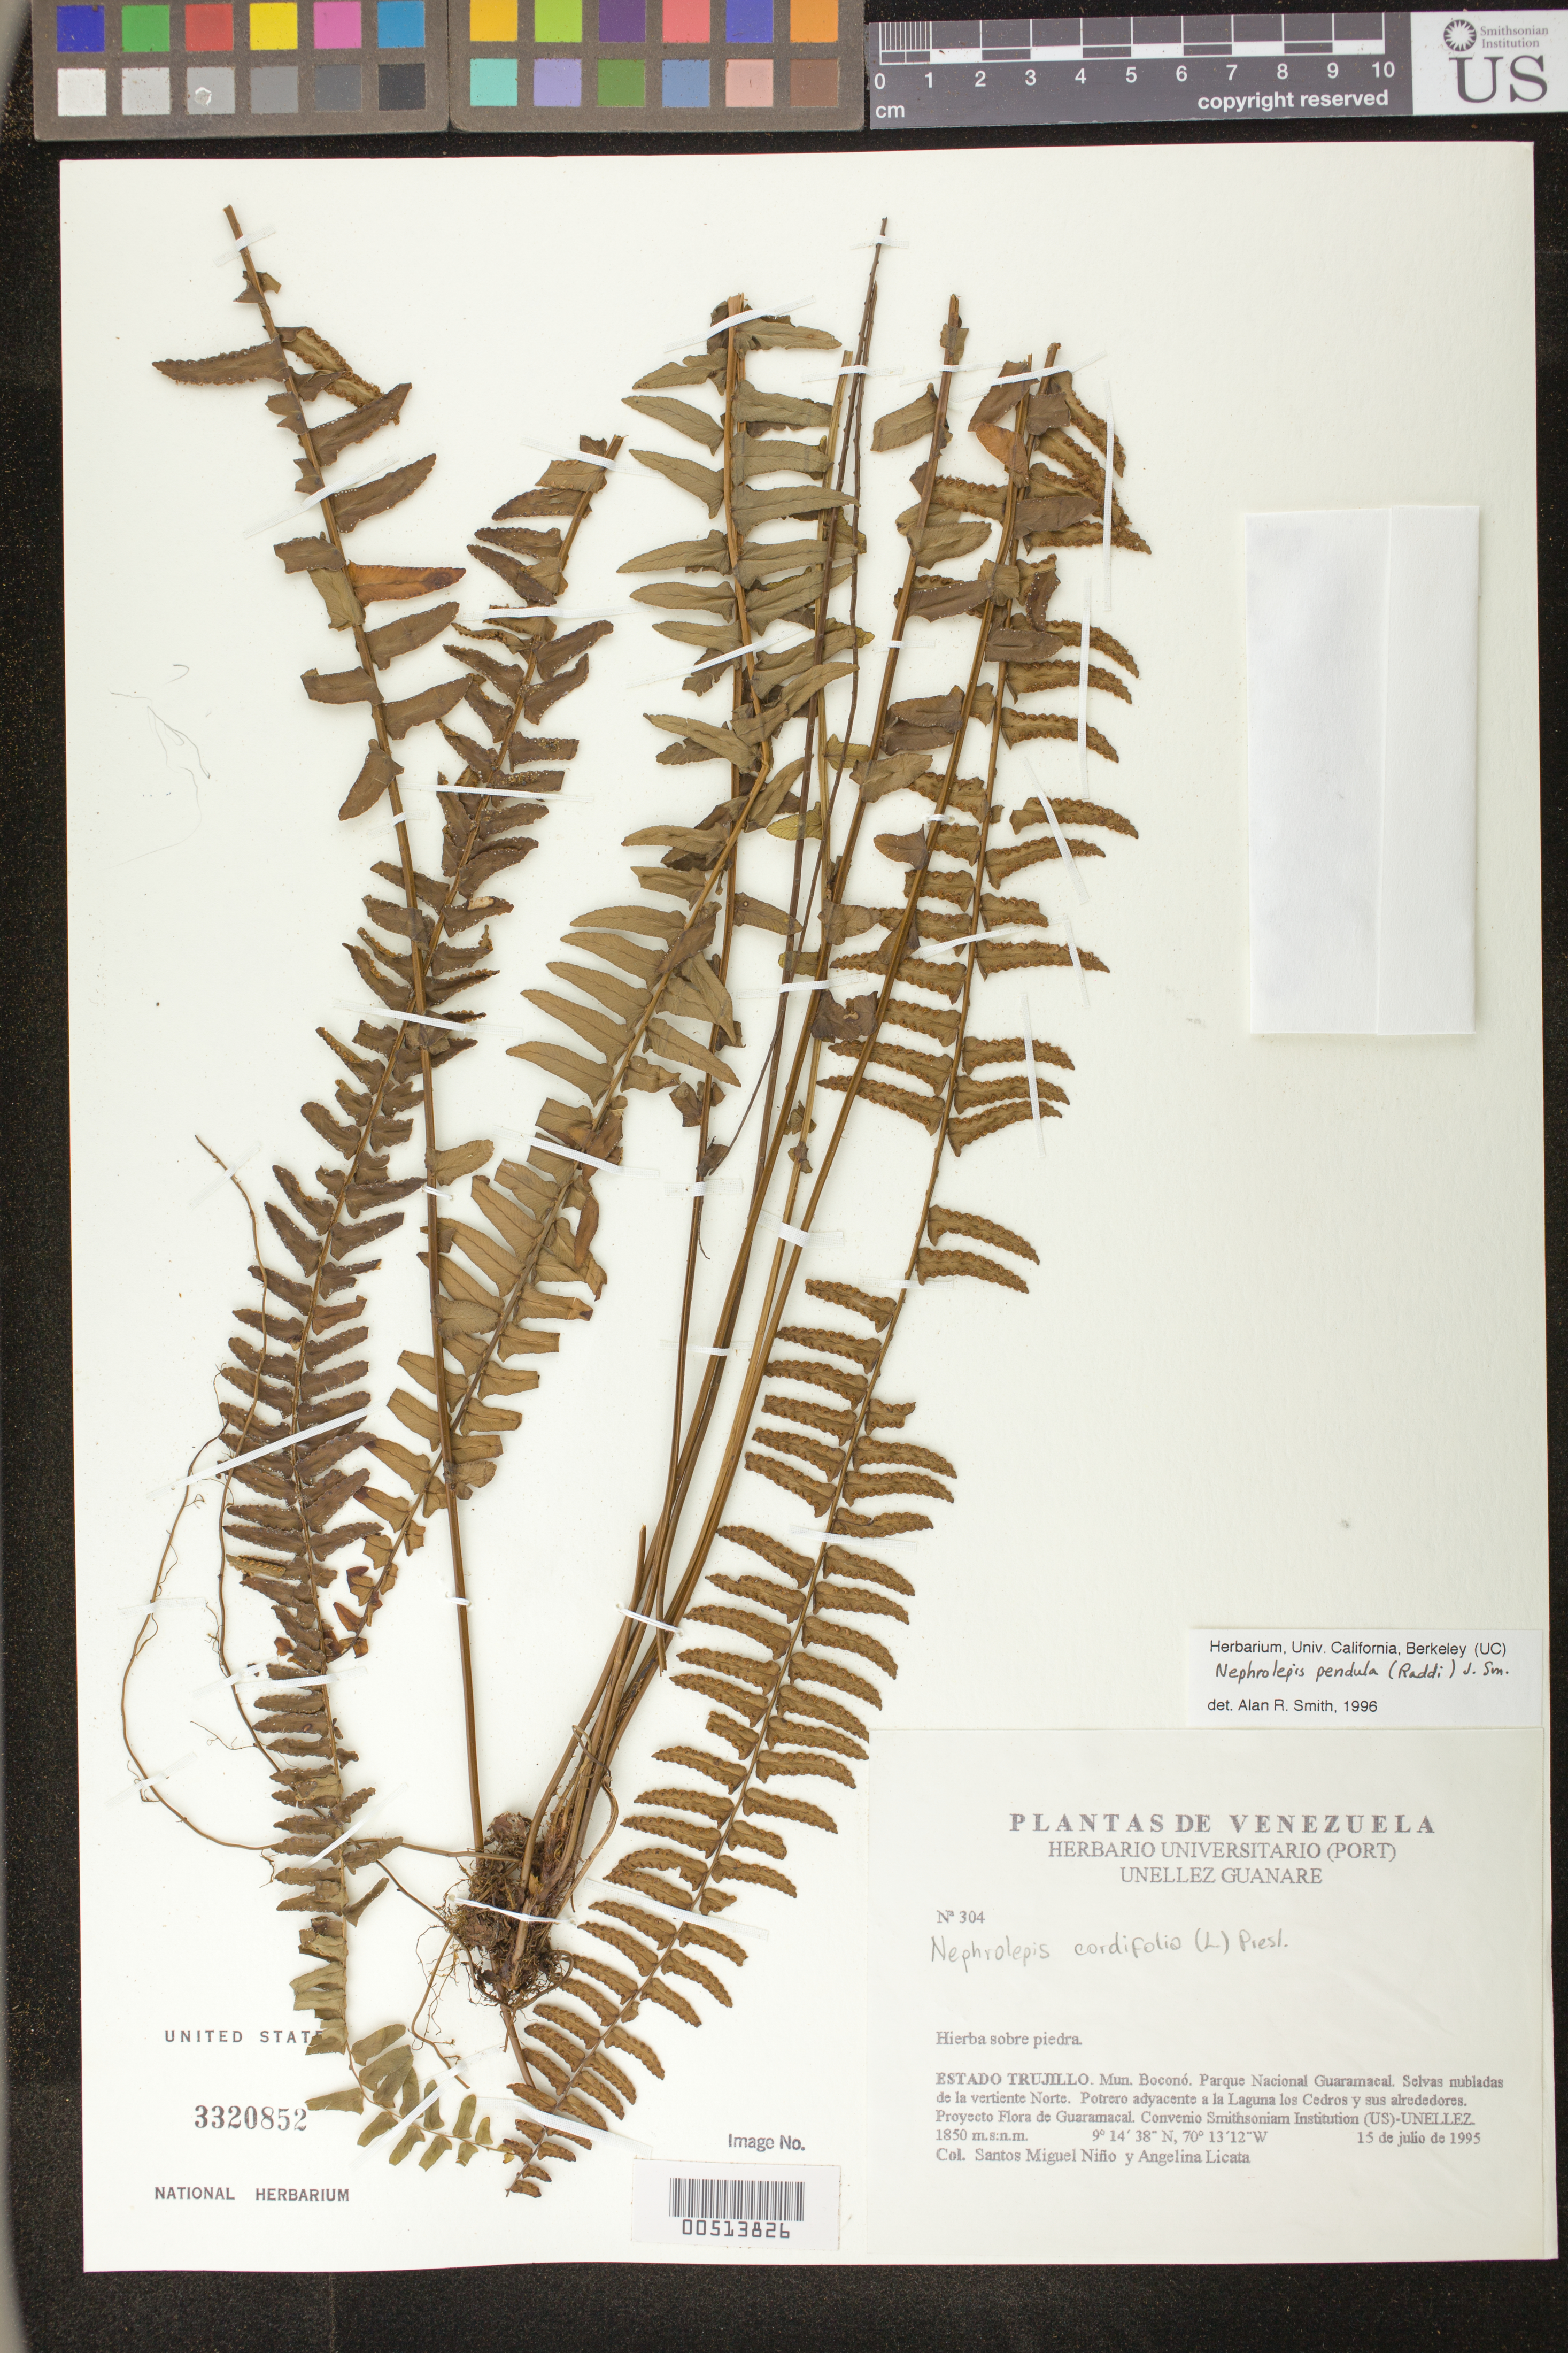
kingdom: Plantae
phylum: Tracheophyta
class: Polypodiopsida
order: Polypodiales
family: Nephrolepidaceae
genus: Nephrolepis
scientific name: Nephrolepis pendula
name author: (Raddi) J. Sm.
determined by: Smith, A.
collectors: S. M. Niño & A. Licata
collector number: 304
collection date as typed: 15 Jul 1995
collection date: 1995-07-15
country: Venezuela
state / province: Trujillo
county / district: Boconó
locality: Parque Nacional Guaramacal, potrero adyacente a la Laguna de Los Cedros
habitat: Selvas nubladas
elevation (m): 1850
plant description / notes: PORT, US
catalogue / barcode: US 3320852